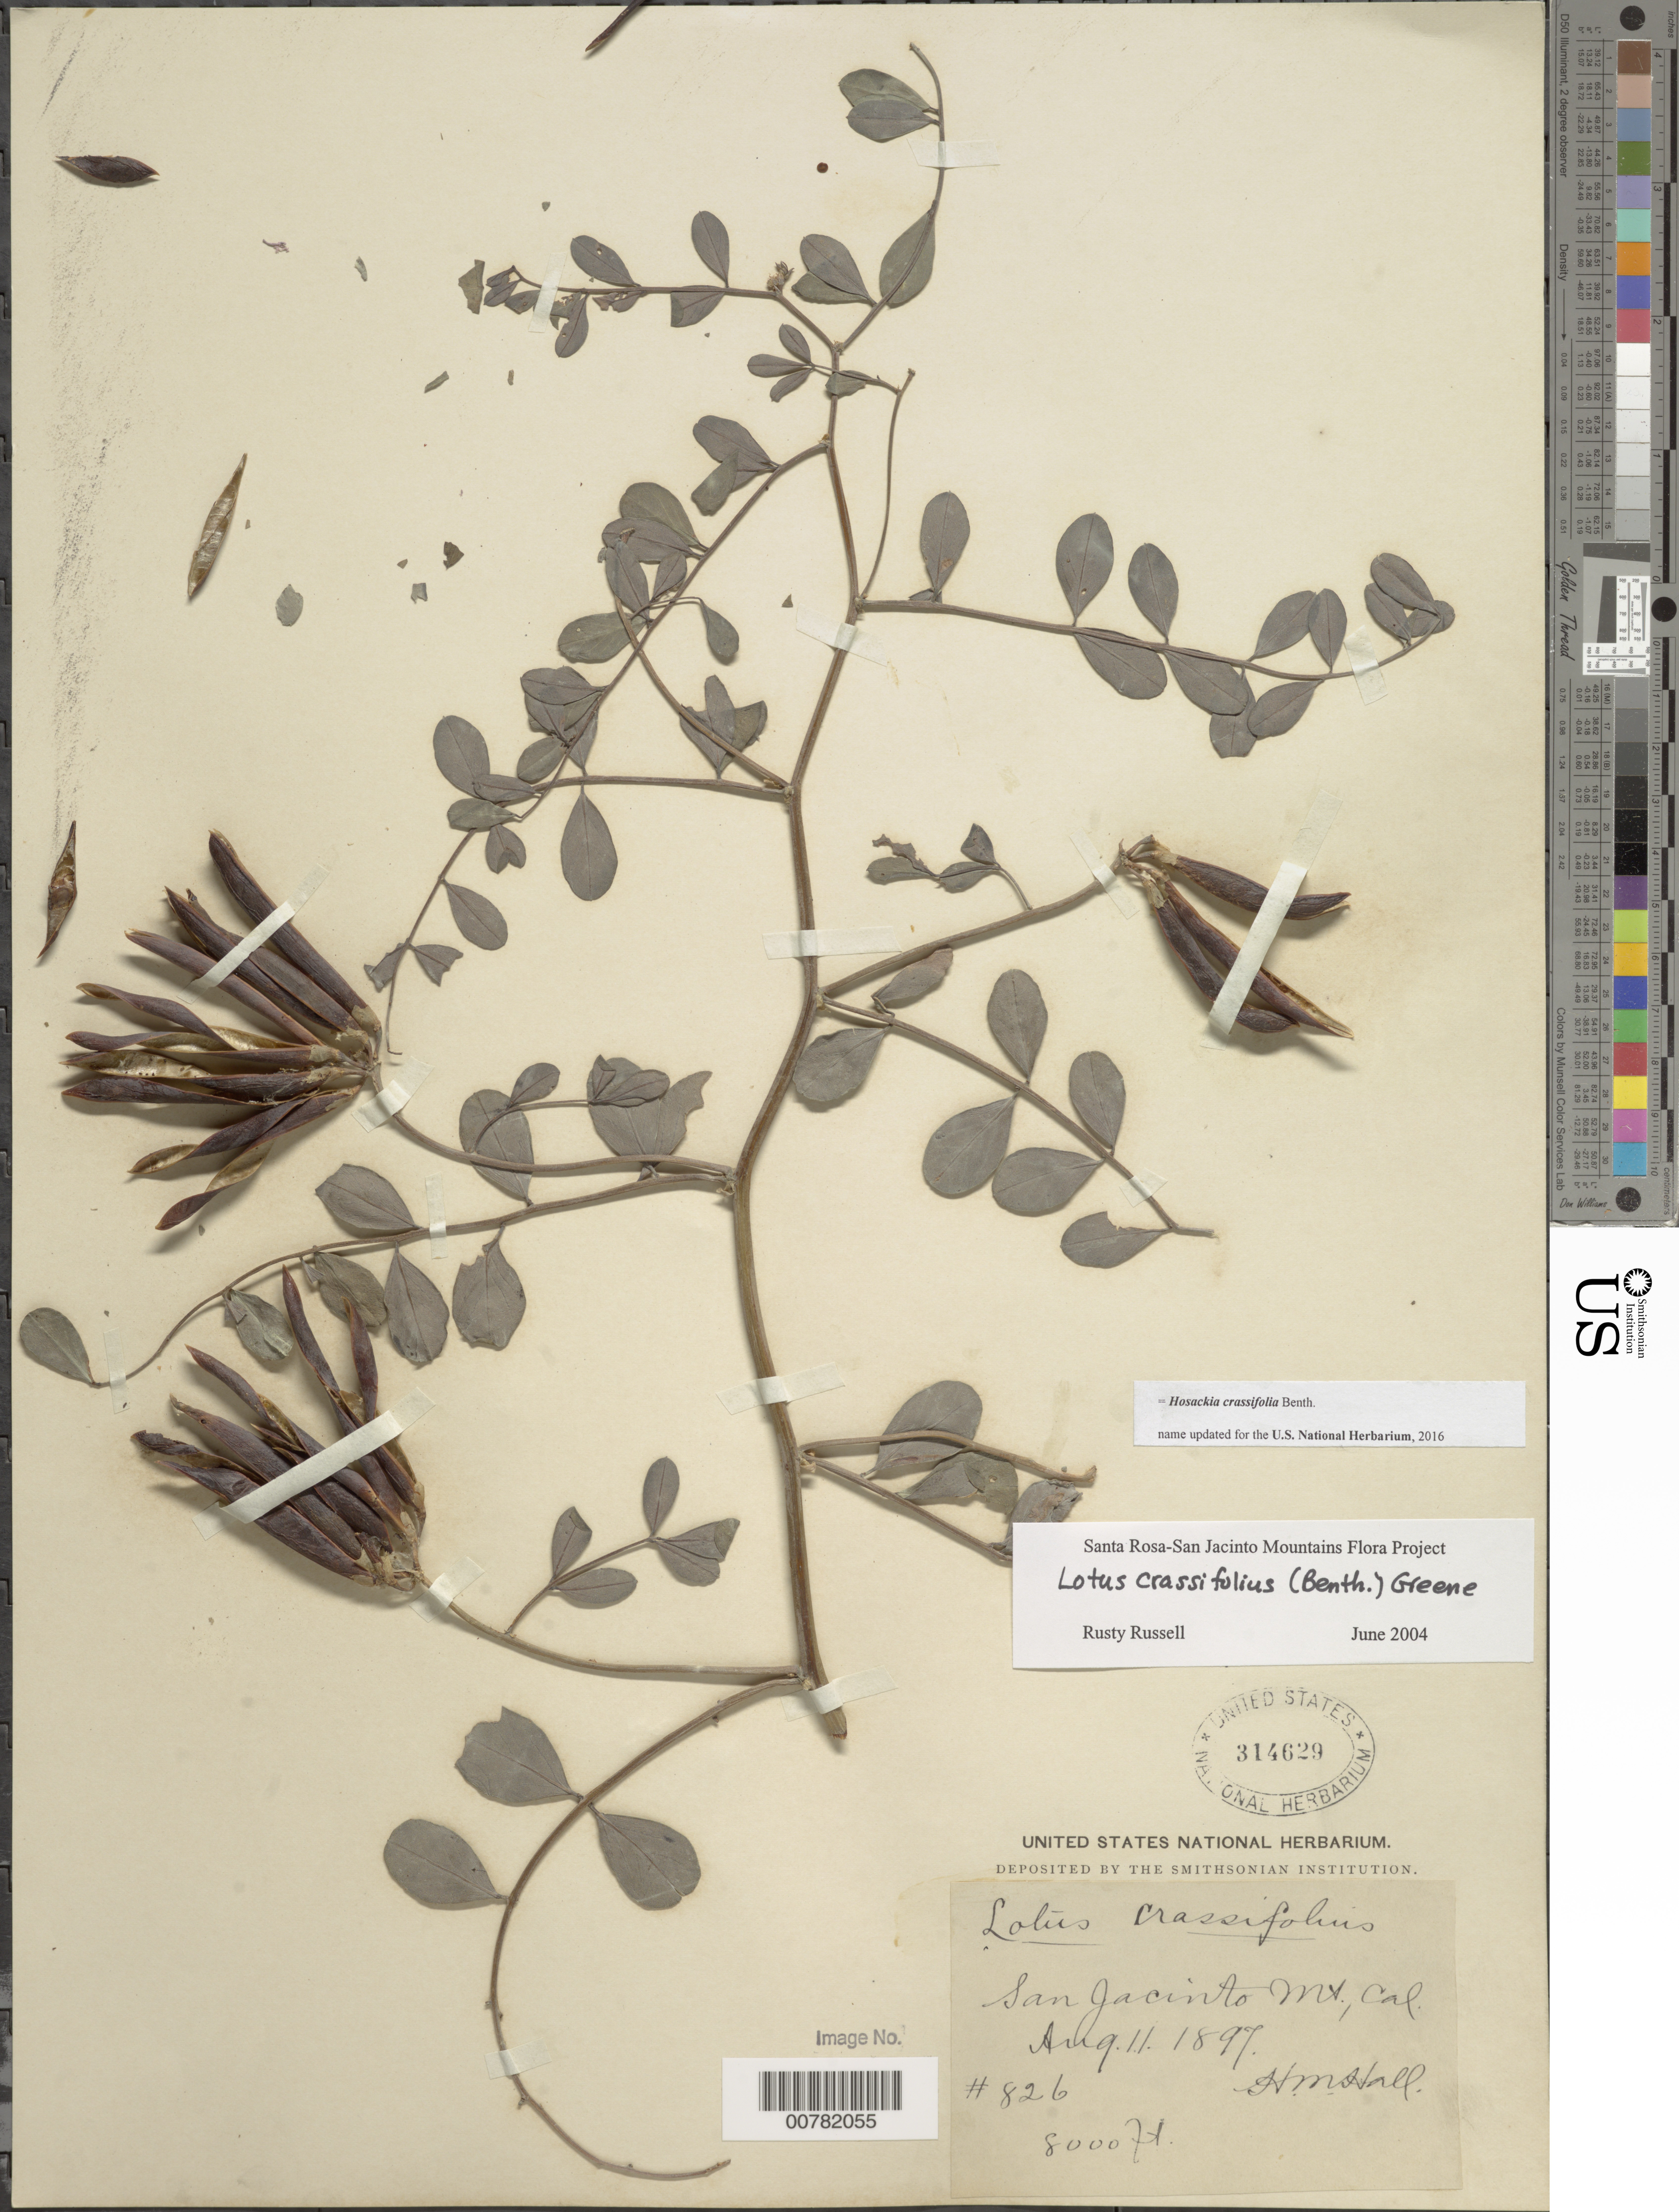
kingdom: Plantae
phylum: Tracheophyta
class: Magnoliopsida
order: Fabales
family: Fabaceae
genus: Hosackia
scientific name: Hosackia crassifolia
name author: Benth.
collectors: H. M. Hall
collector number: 826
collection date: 1897-08-11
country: United States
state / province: California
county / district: Riverside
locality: San Jacinto Mt.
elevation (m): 2438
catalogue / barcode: US 314629